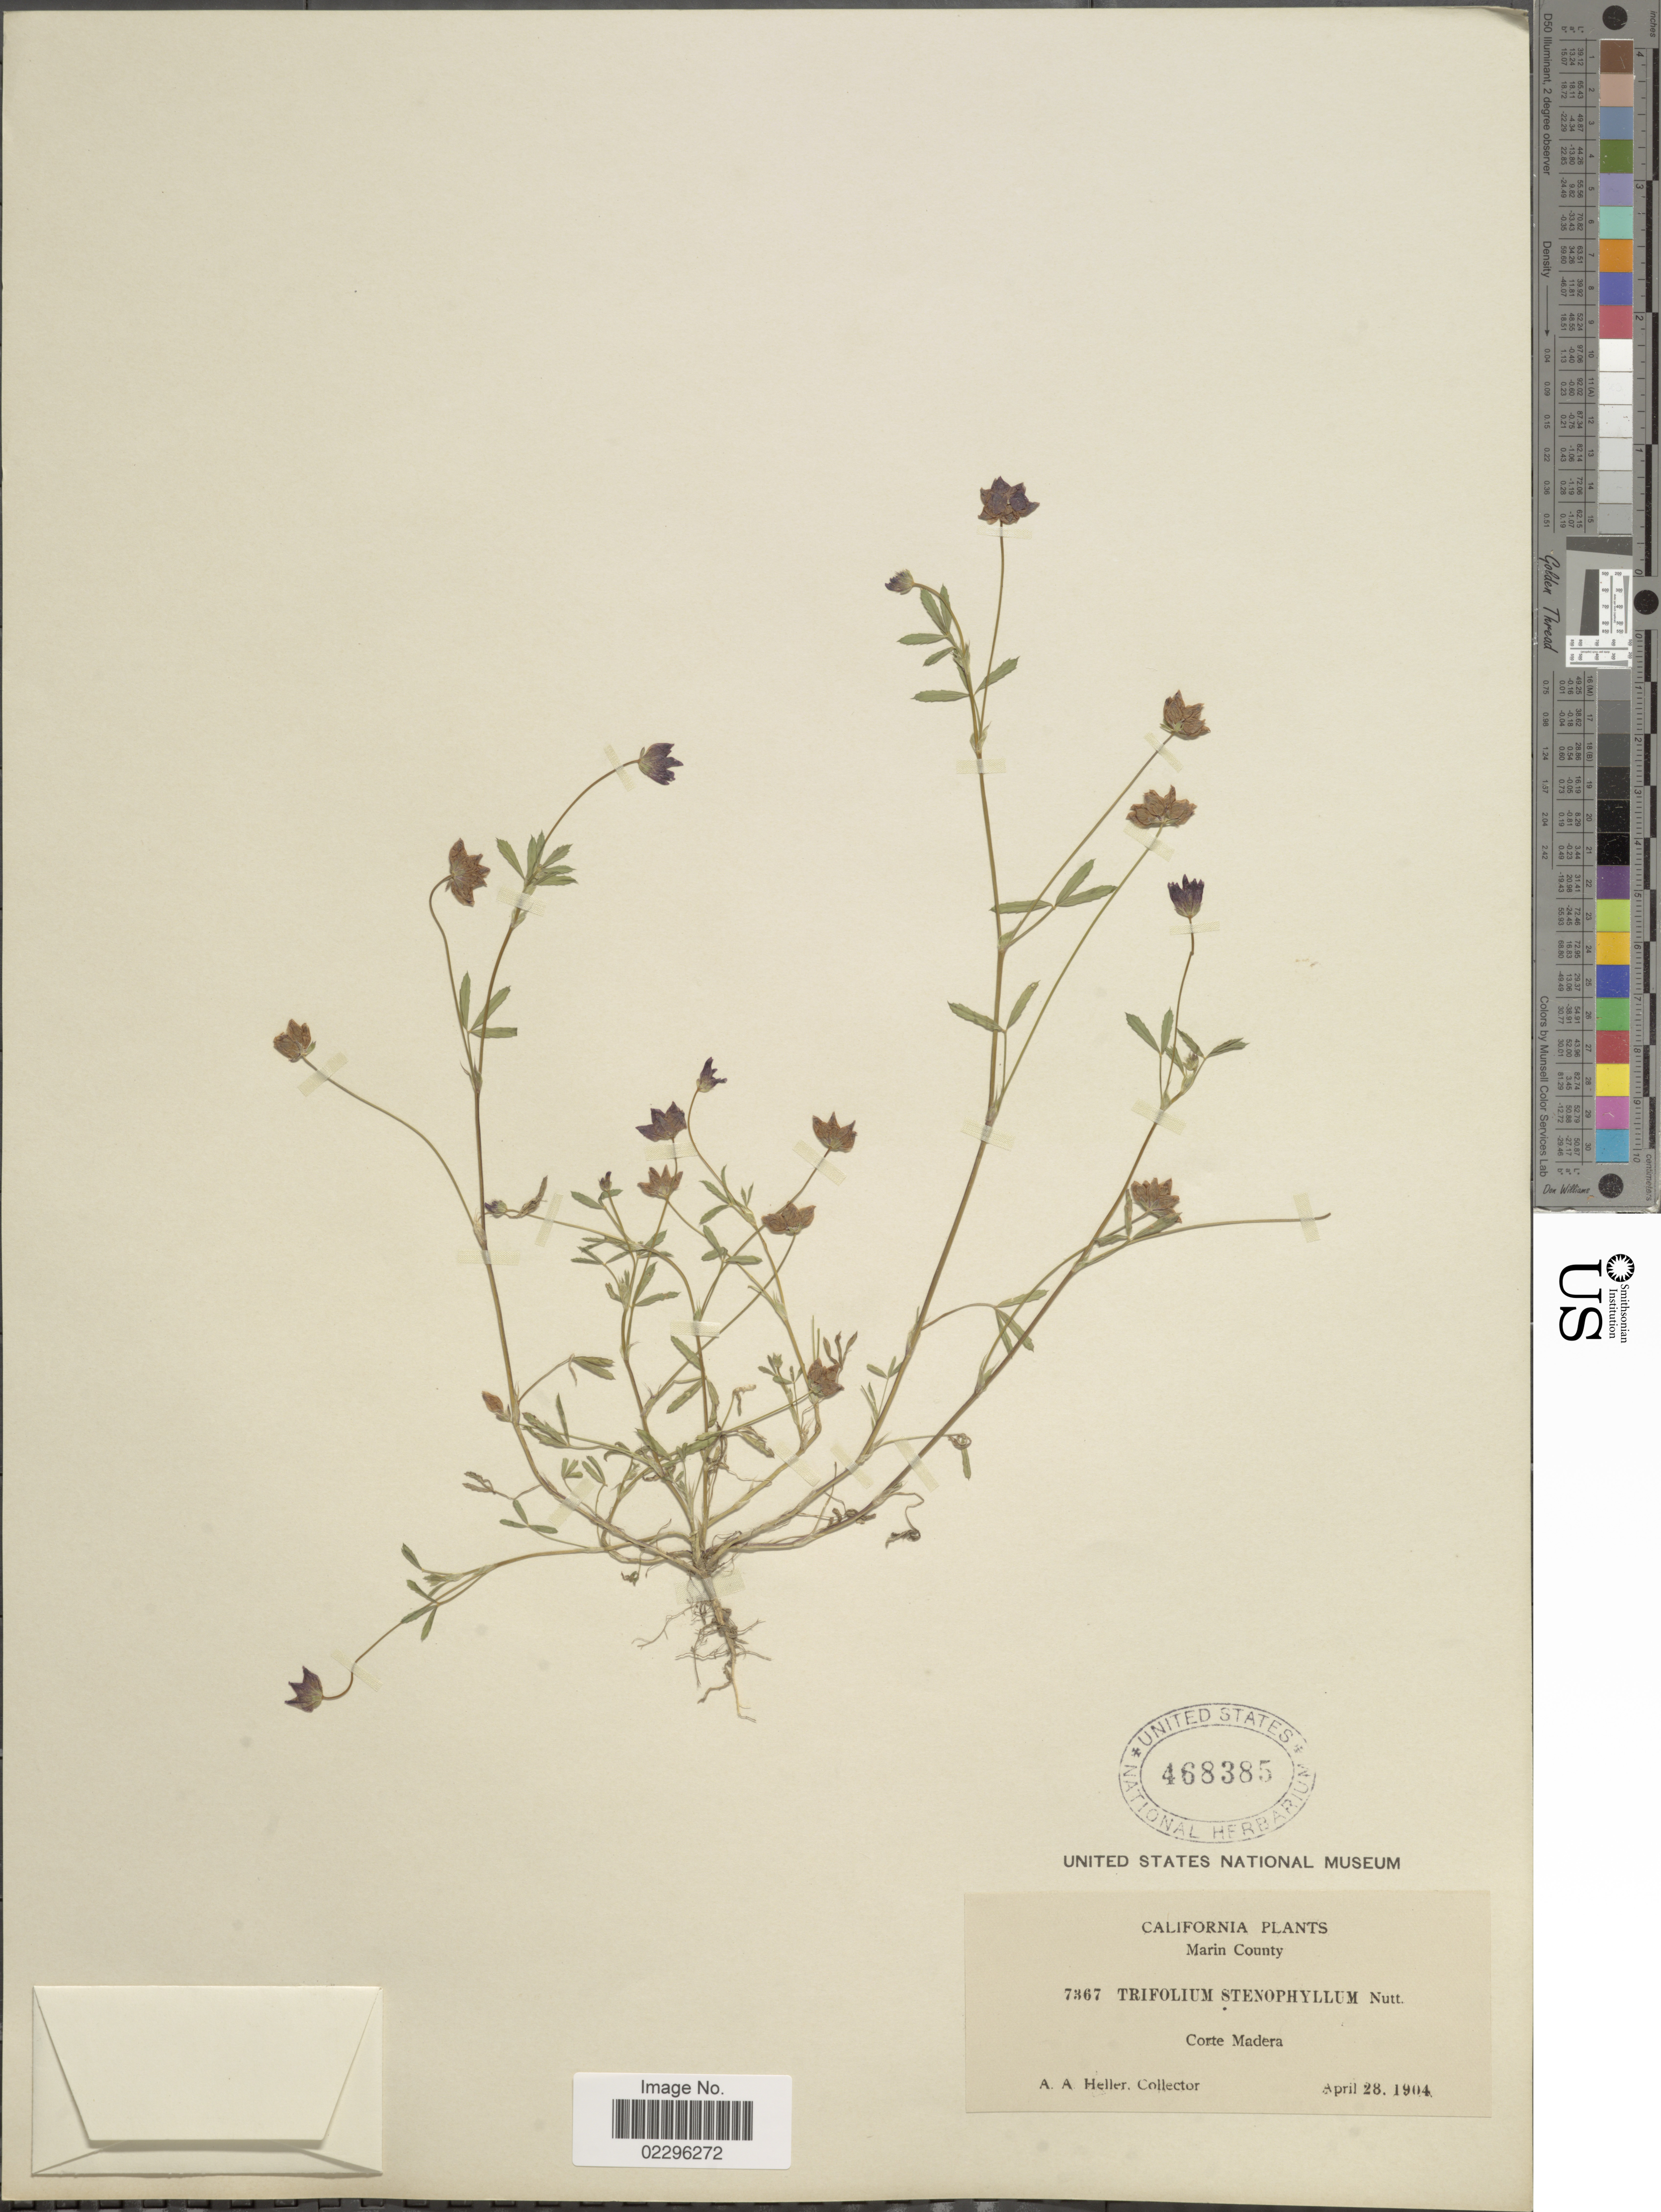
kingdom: Plantae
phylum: Tracheophyta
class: Magnoliopsida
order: Fabales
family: Fabaceae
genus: Trifolium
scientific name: Trifolium depauperatum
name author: Desv.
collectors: A. A. Heller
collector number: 7367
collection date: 1904-04-28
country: United States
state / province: California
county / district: Marin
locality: Marin County. Corte Madera.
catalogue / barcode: US 468385